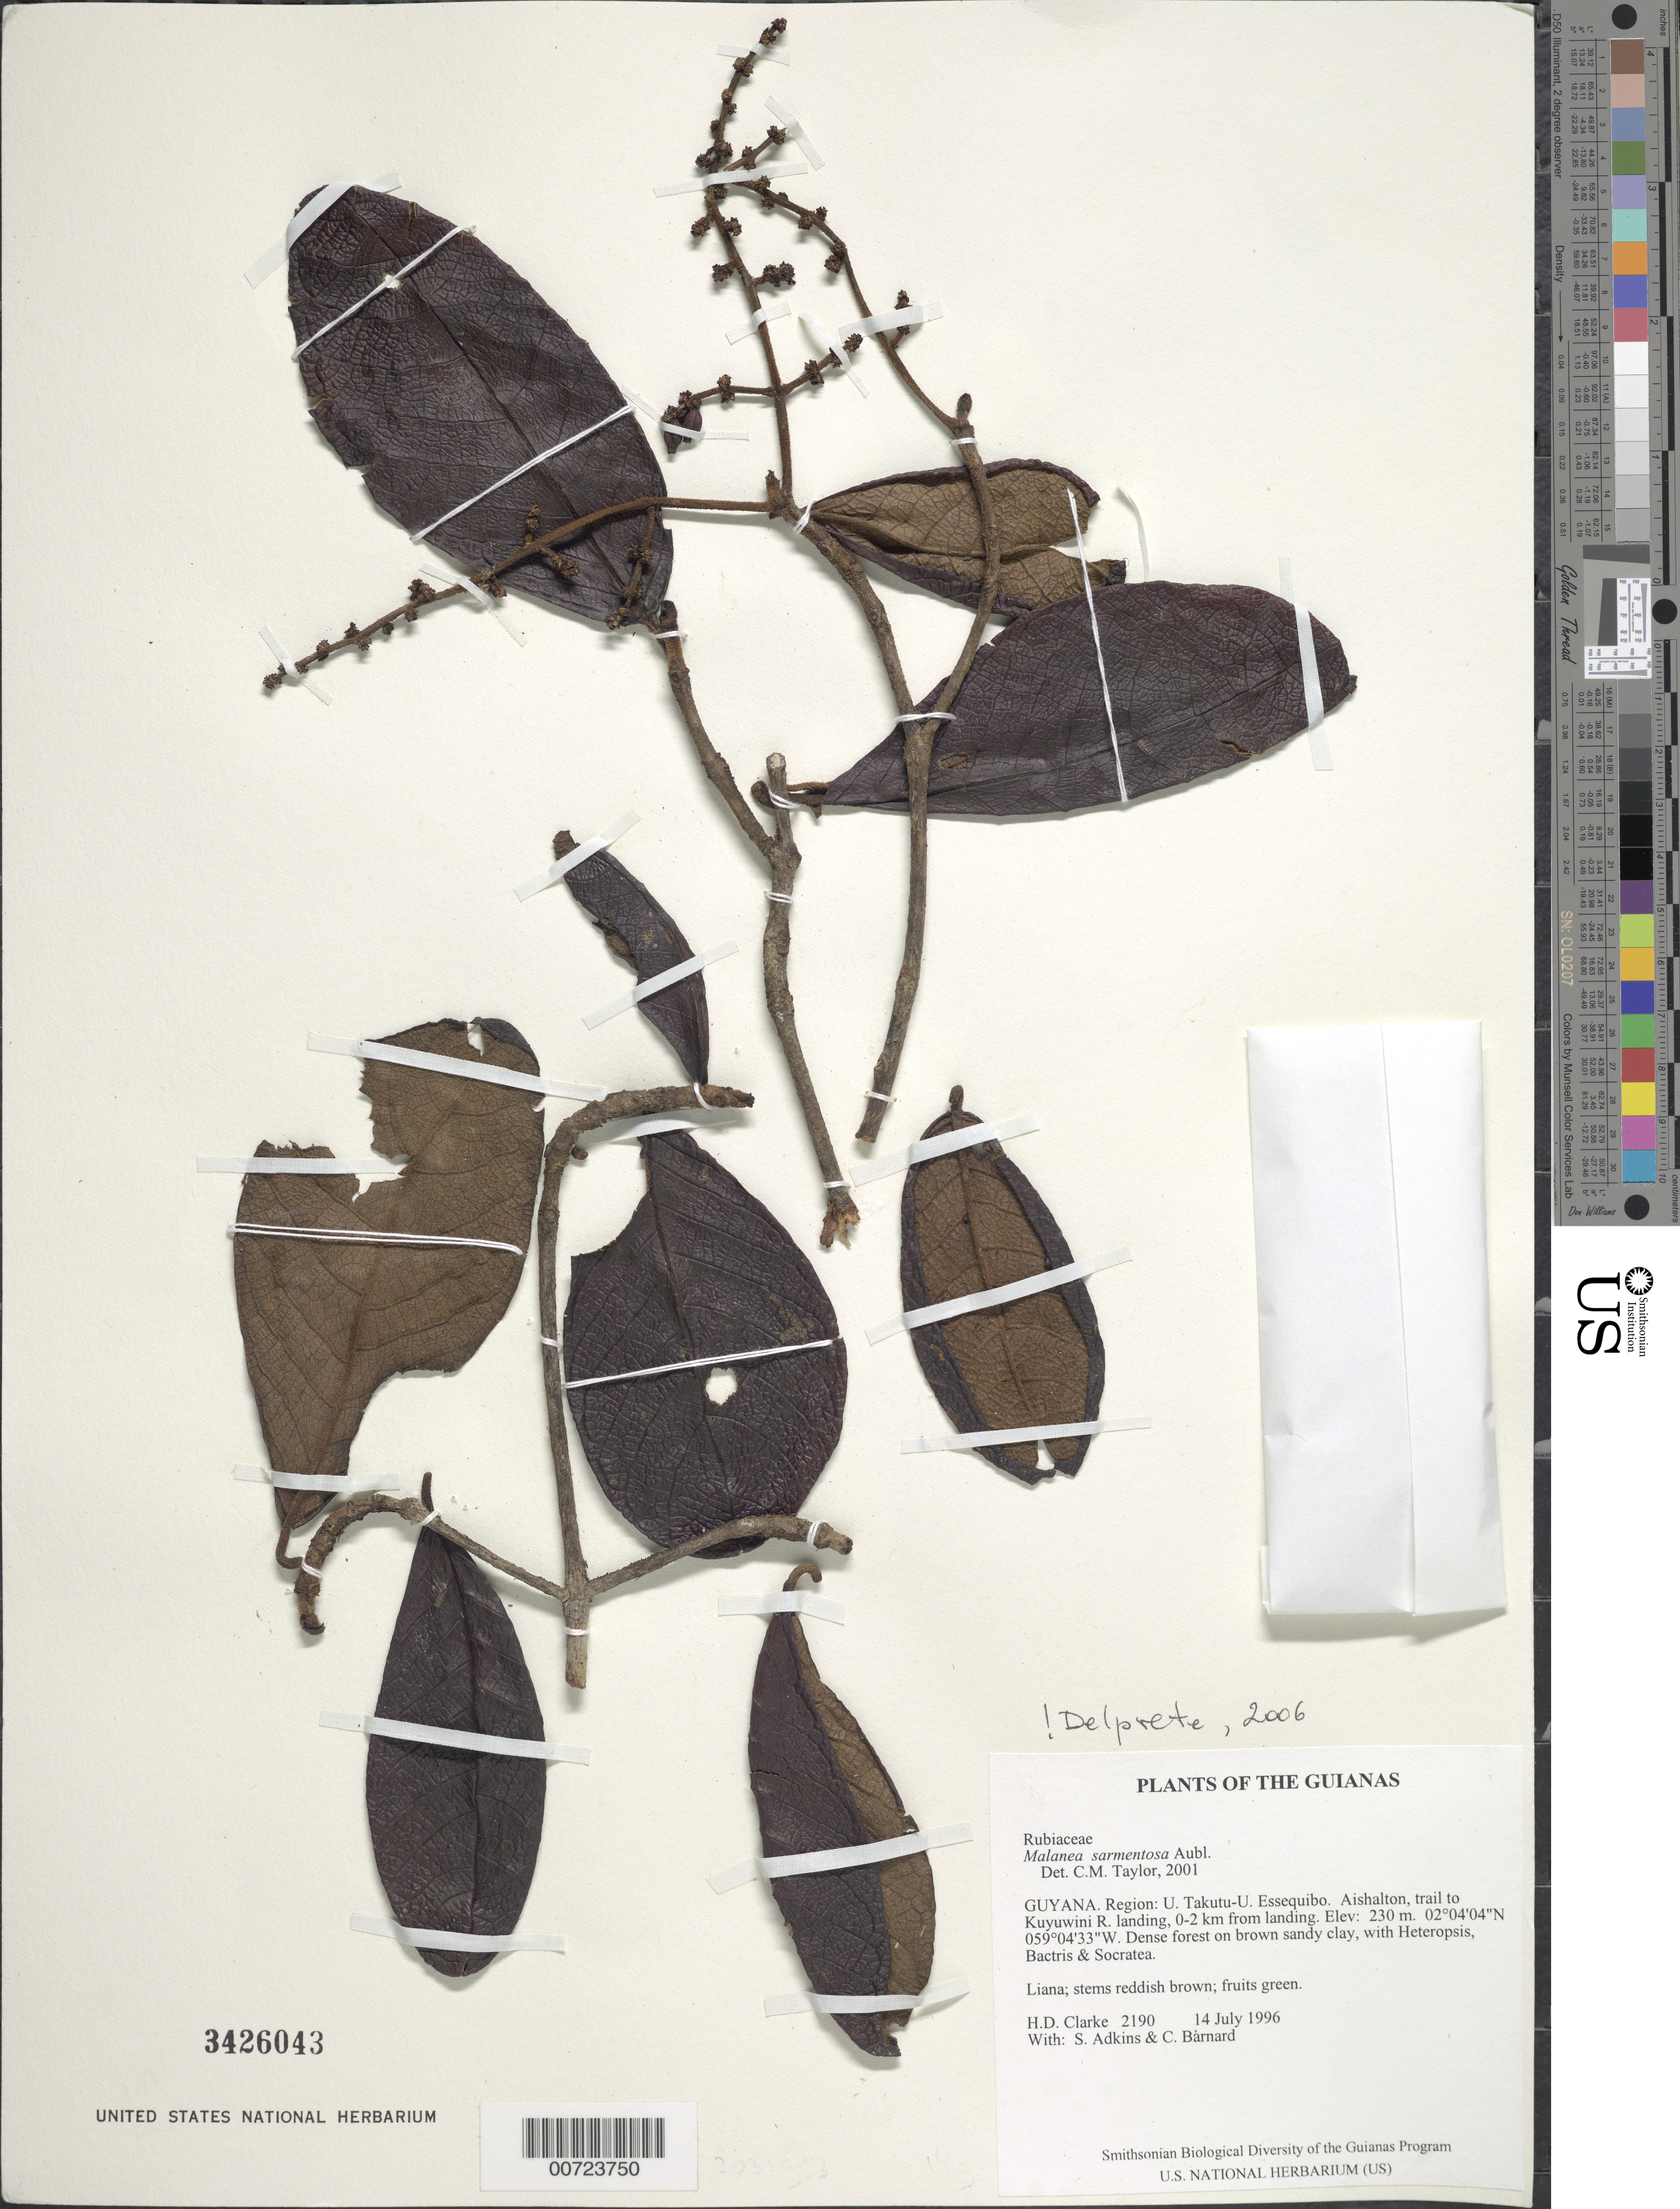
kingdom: Plantae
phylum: Tracheophyta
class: Magnoliopsida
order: Gentianales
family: Rubiaceae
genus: Malanea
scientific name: Malanea sarmentosa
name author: Aubl.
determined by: Delprete, P. G., Herb. de Guyane Cay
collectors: H. D. Clarke, S. Adkins & C. Bernard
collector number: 2190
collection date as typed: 14 July 1996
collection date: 1996-07-14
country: Guyana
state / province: U. Takutu-U. Essequibo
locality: Aishalton, trail to Kuyuwini R. landing, 0-2 km from landing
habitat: Dense forest on brown sandy clay, with Heteropsis, Bactris & Socratea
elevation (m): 230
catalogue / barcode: US 3426043